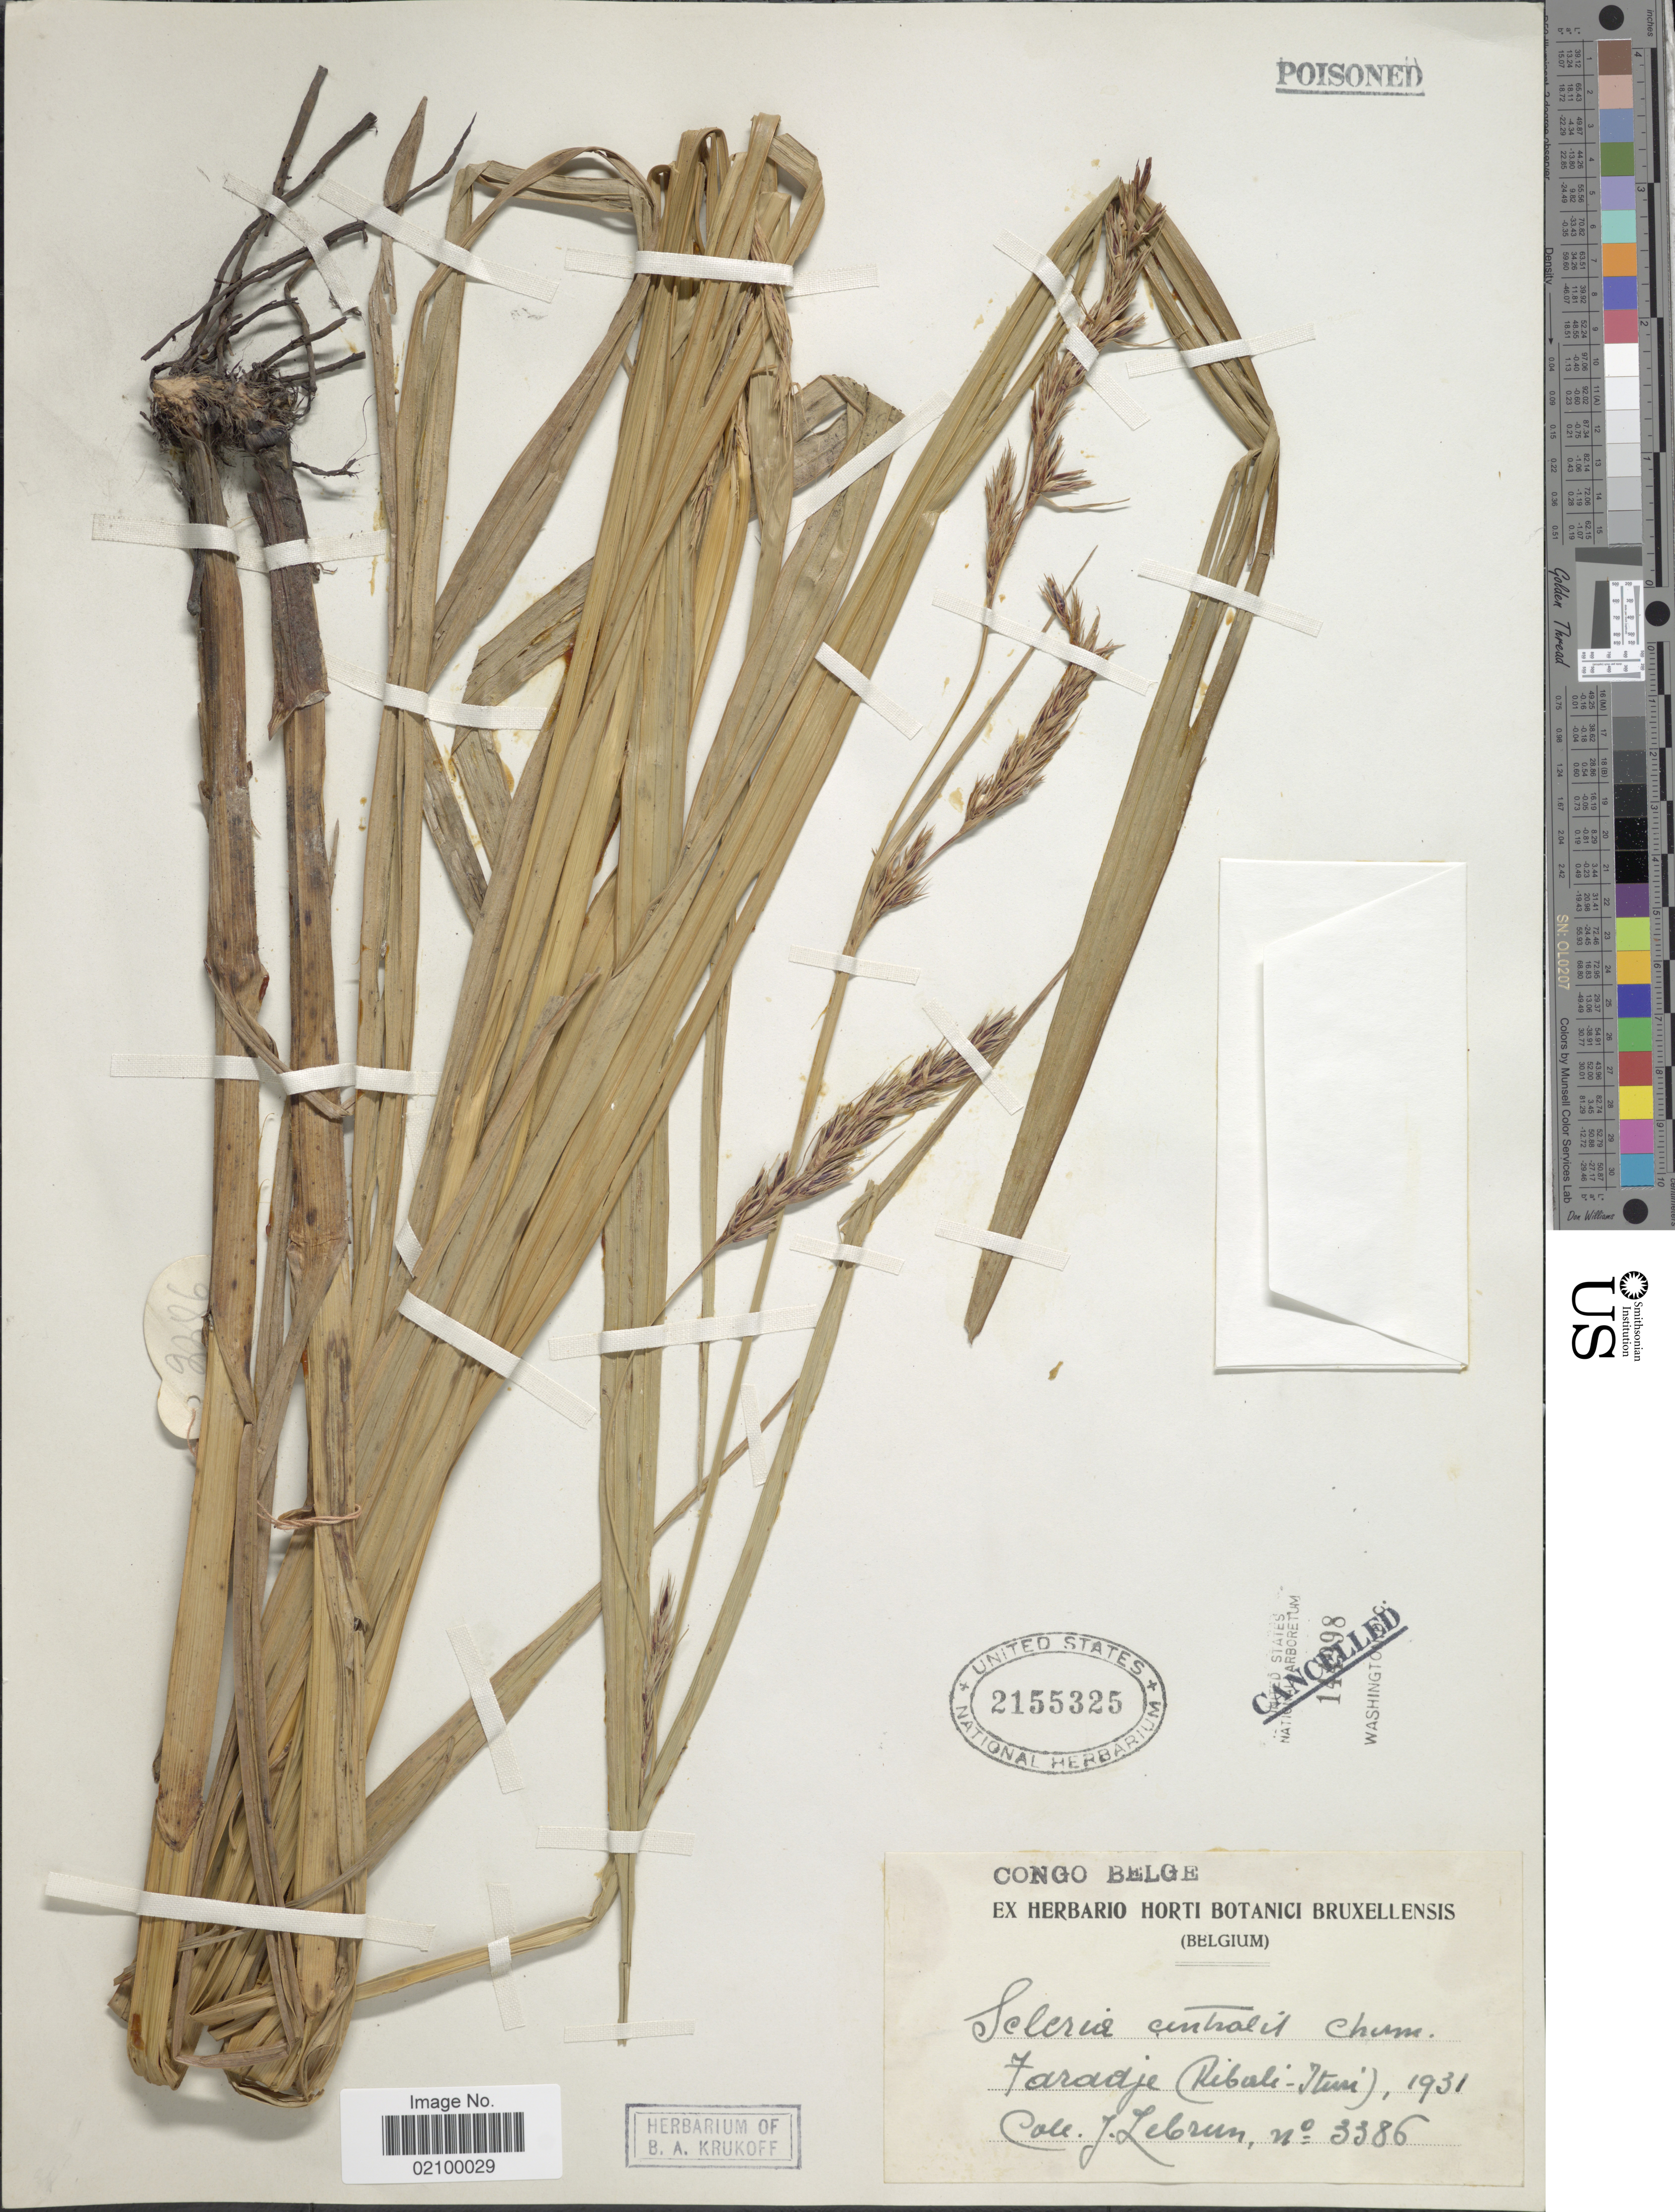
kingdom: Plantae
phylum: Tracheophyta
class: Liliopsida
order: Poales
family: Cyperaceae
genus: Scleria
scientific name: Scleria melanomphala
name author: Kunth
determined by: Strong, Mark T., (BOT), Smithsonian Institution - National Museum of Natural History (UNITED STATES)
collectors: J. A. Lebrun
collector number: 3386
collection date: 1931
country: Congo, Democratic Republic of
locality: Congo Belge. Faradje (Kibali- Ituri)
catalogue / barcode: US 2155325